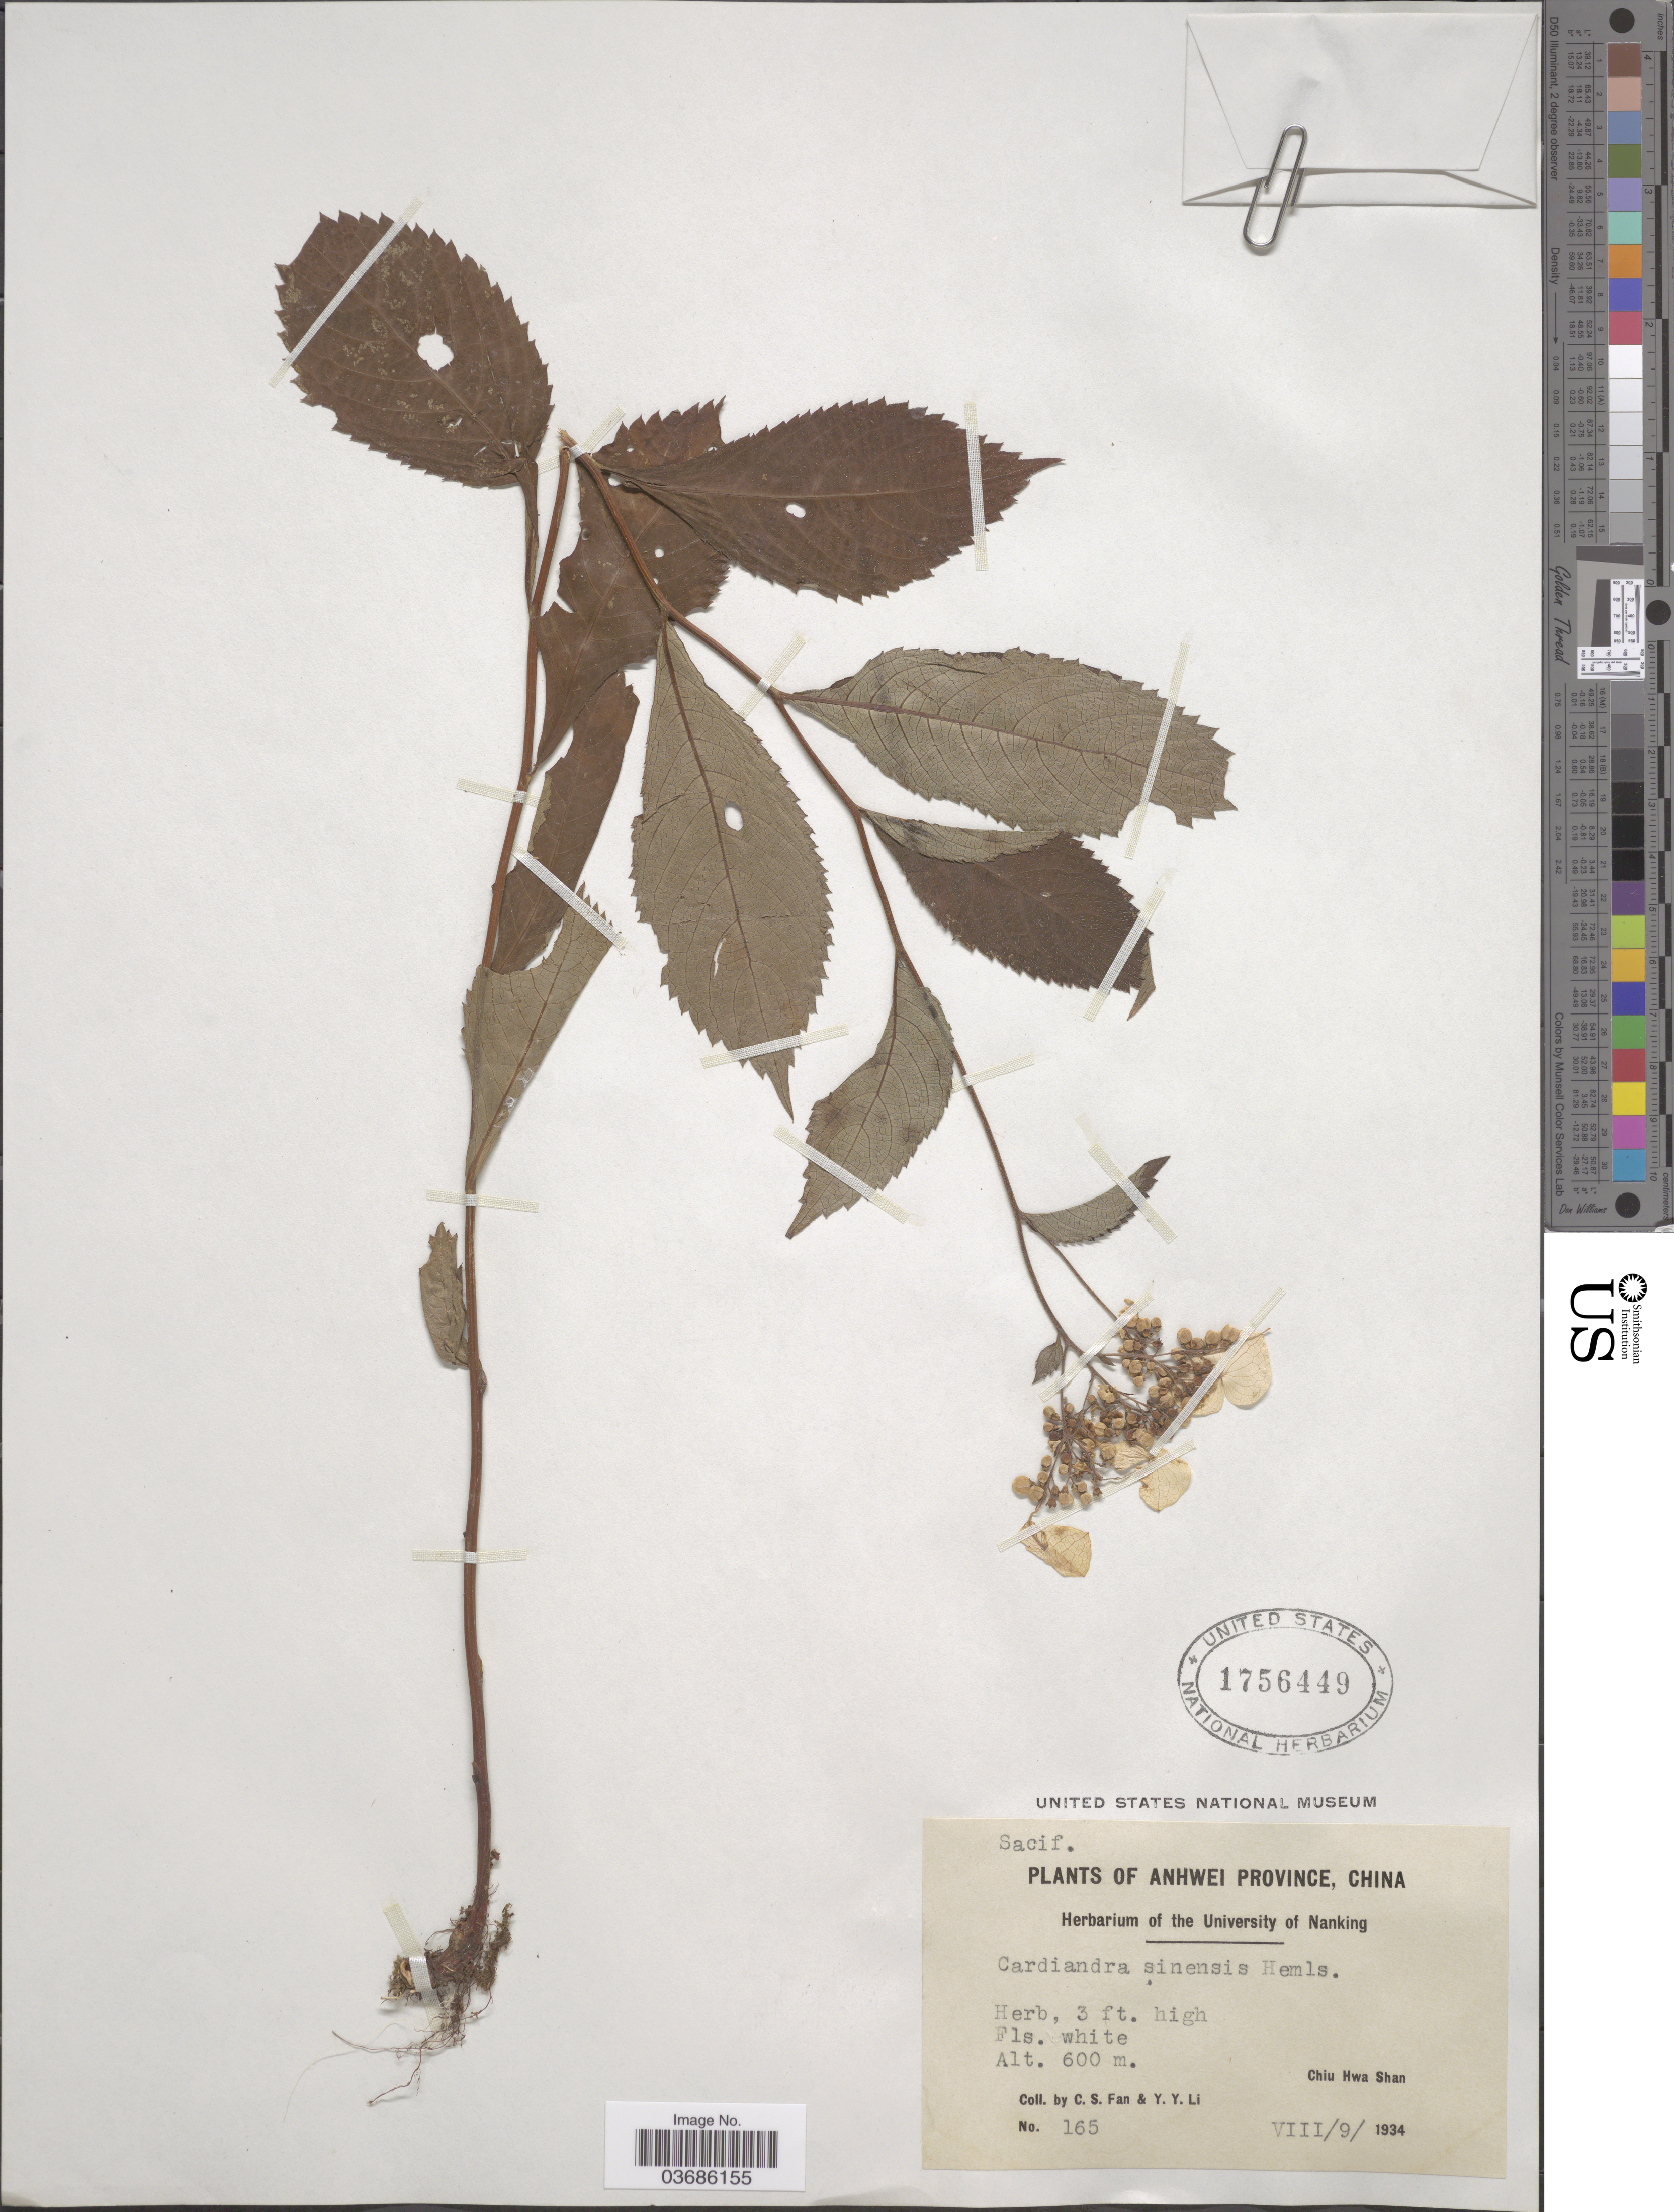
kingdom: Plantae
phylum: Tracheophyta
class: Magnoliopsida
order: Cornales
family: Hydrangeaceae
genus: Hydrangea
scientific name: Hydrangea moellendorffii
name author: Hance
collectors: C. S. Fan & Y. Y. Li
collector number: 165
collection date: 1934-08-09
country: China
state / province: Anhui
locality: Anhwei Province. Chiu Hwa Shan.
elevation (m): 600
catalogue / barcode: US 1756449